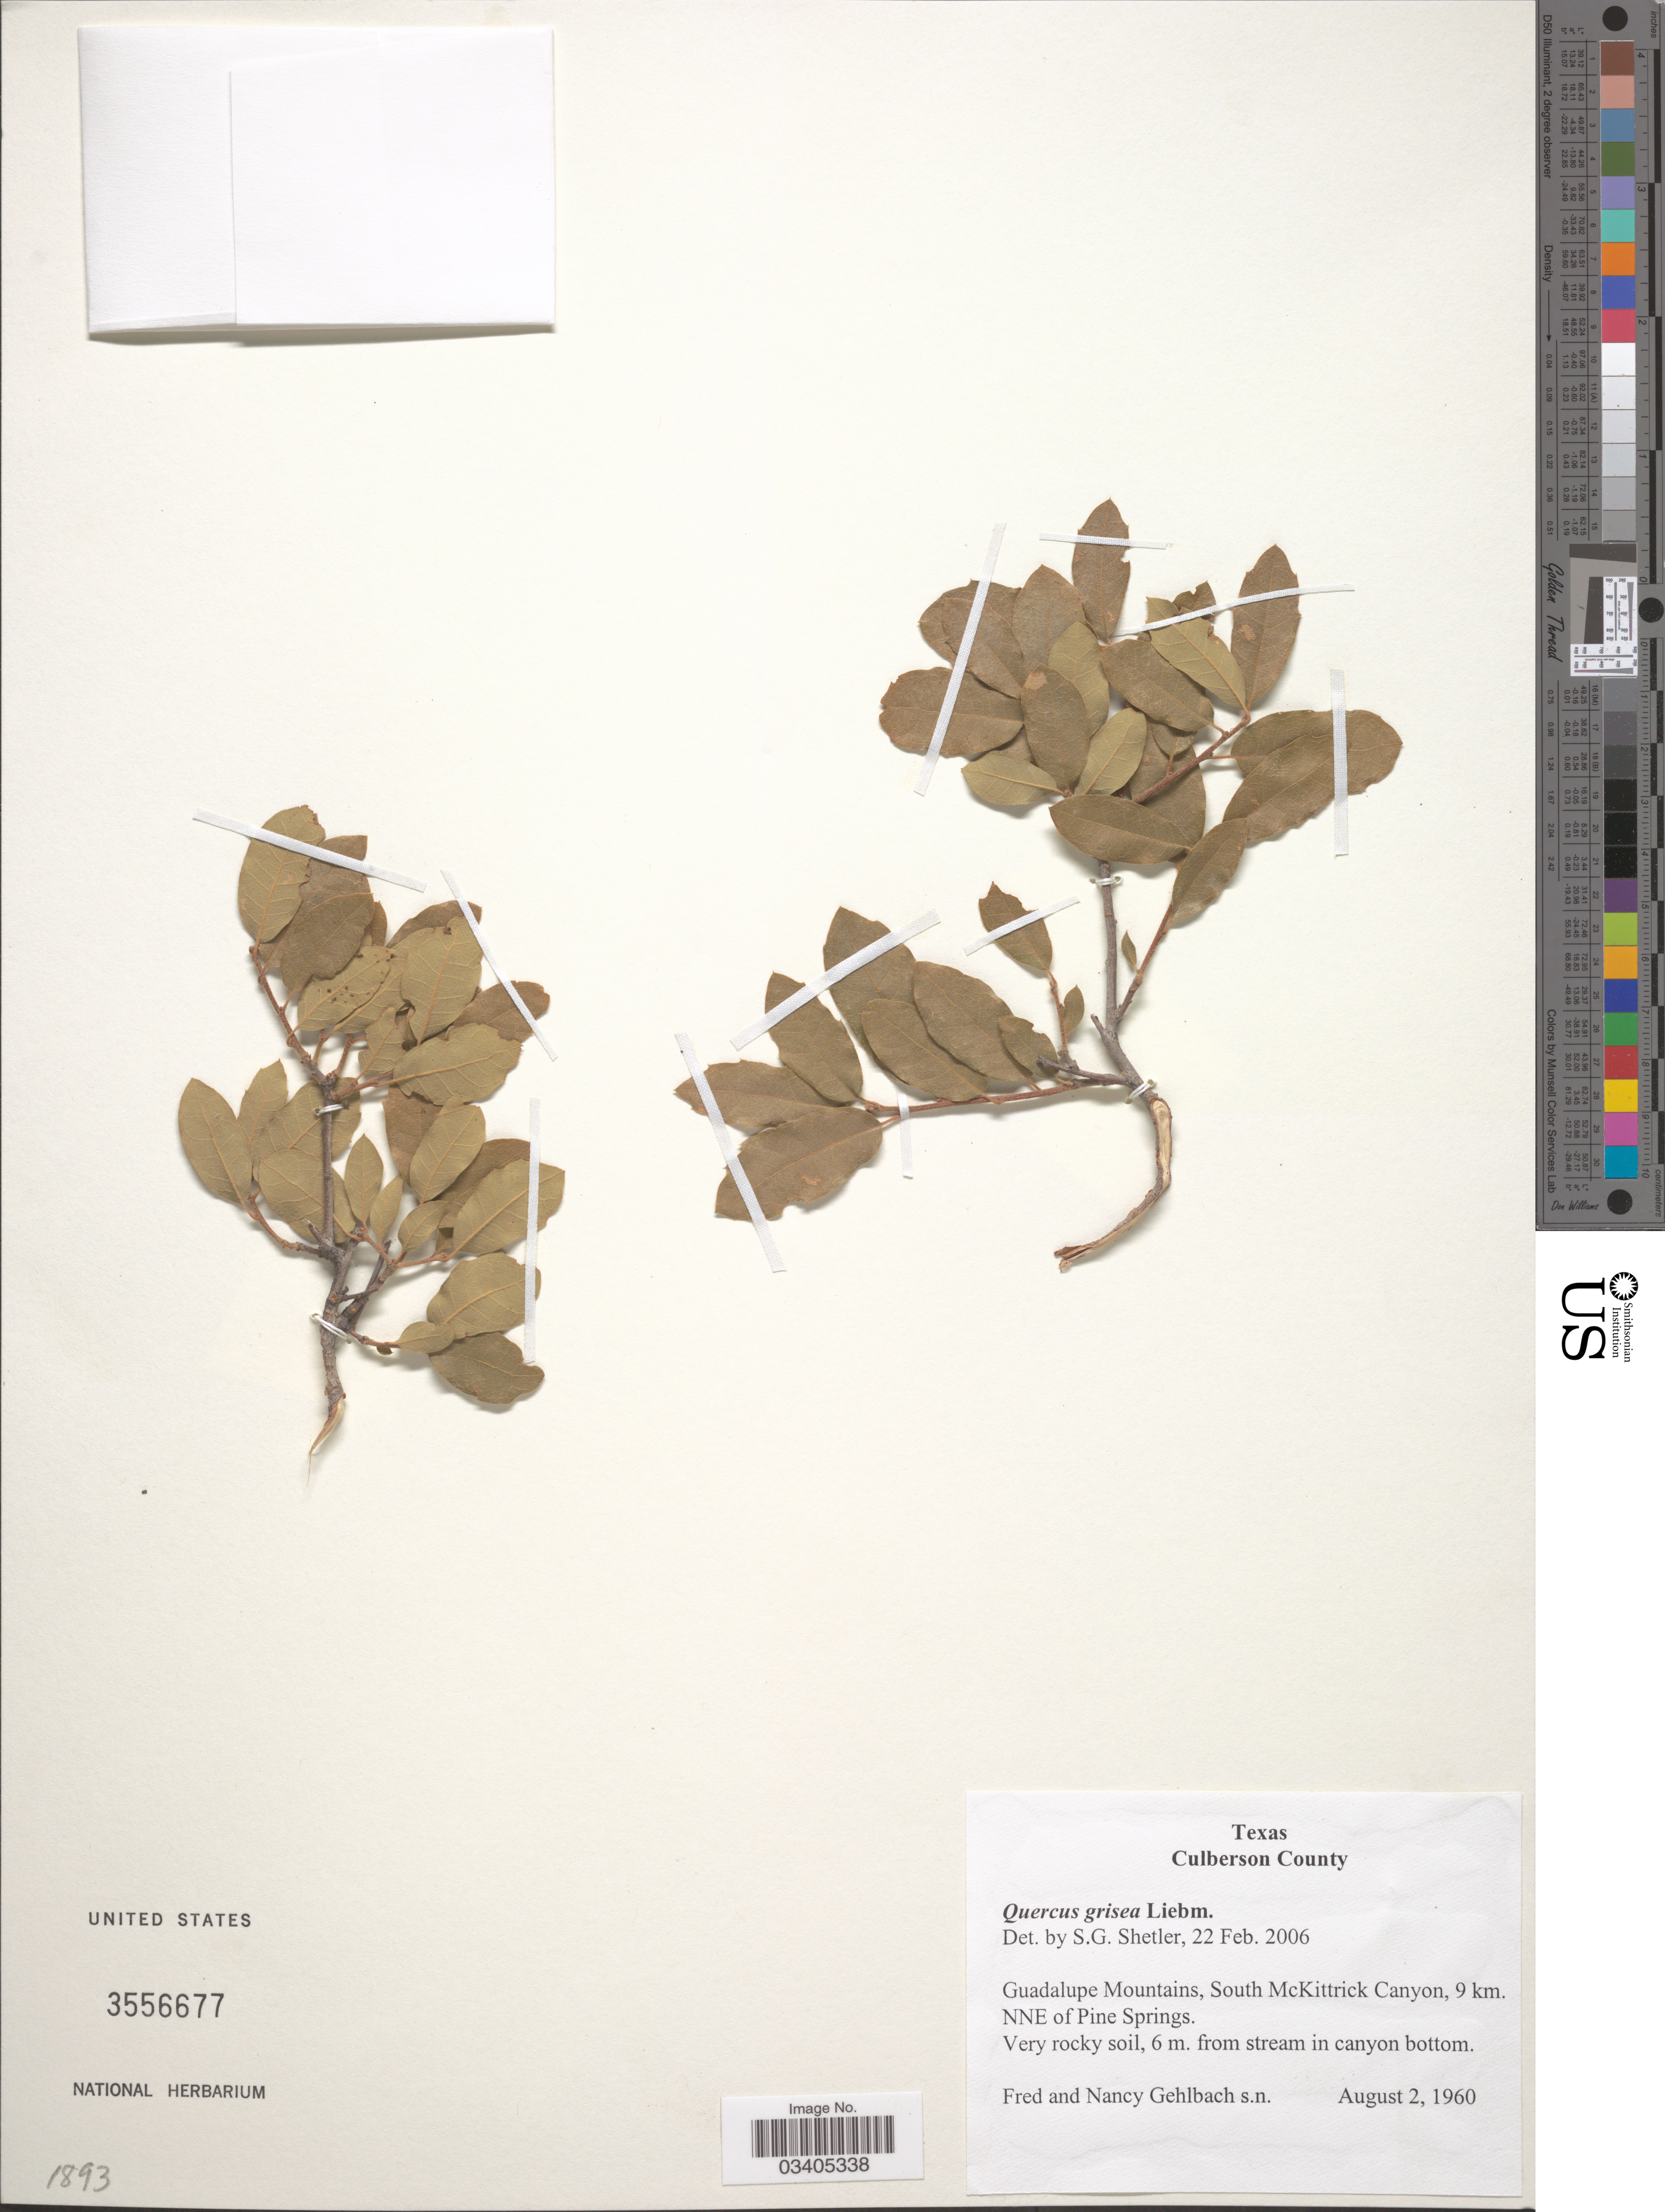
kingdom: Plantae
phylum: Tracheophyta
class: Magnoliopsida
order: Fagales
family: Fagaceae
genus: Quercus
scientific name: Quercus grisea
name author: Liebm.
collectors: F. R. Gehlbach & N. Y. Gehlbach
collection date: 1960-08-02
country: United States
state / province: Texas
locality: Culberson County. Guadalupe Mountains, South McKittrick Canyon, 9 km. NNE of Pine Springs.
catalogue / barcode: US 3556677